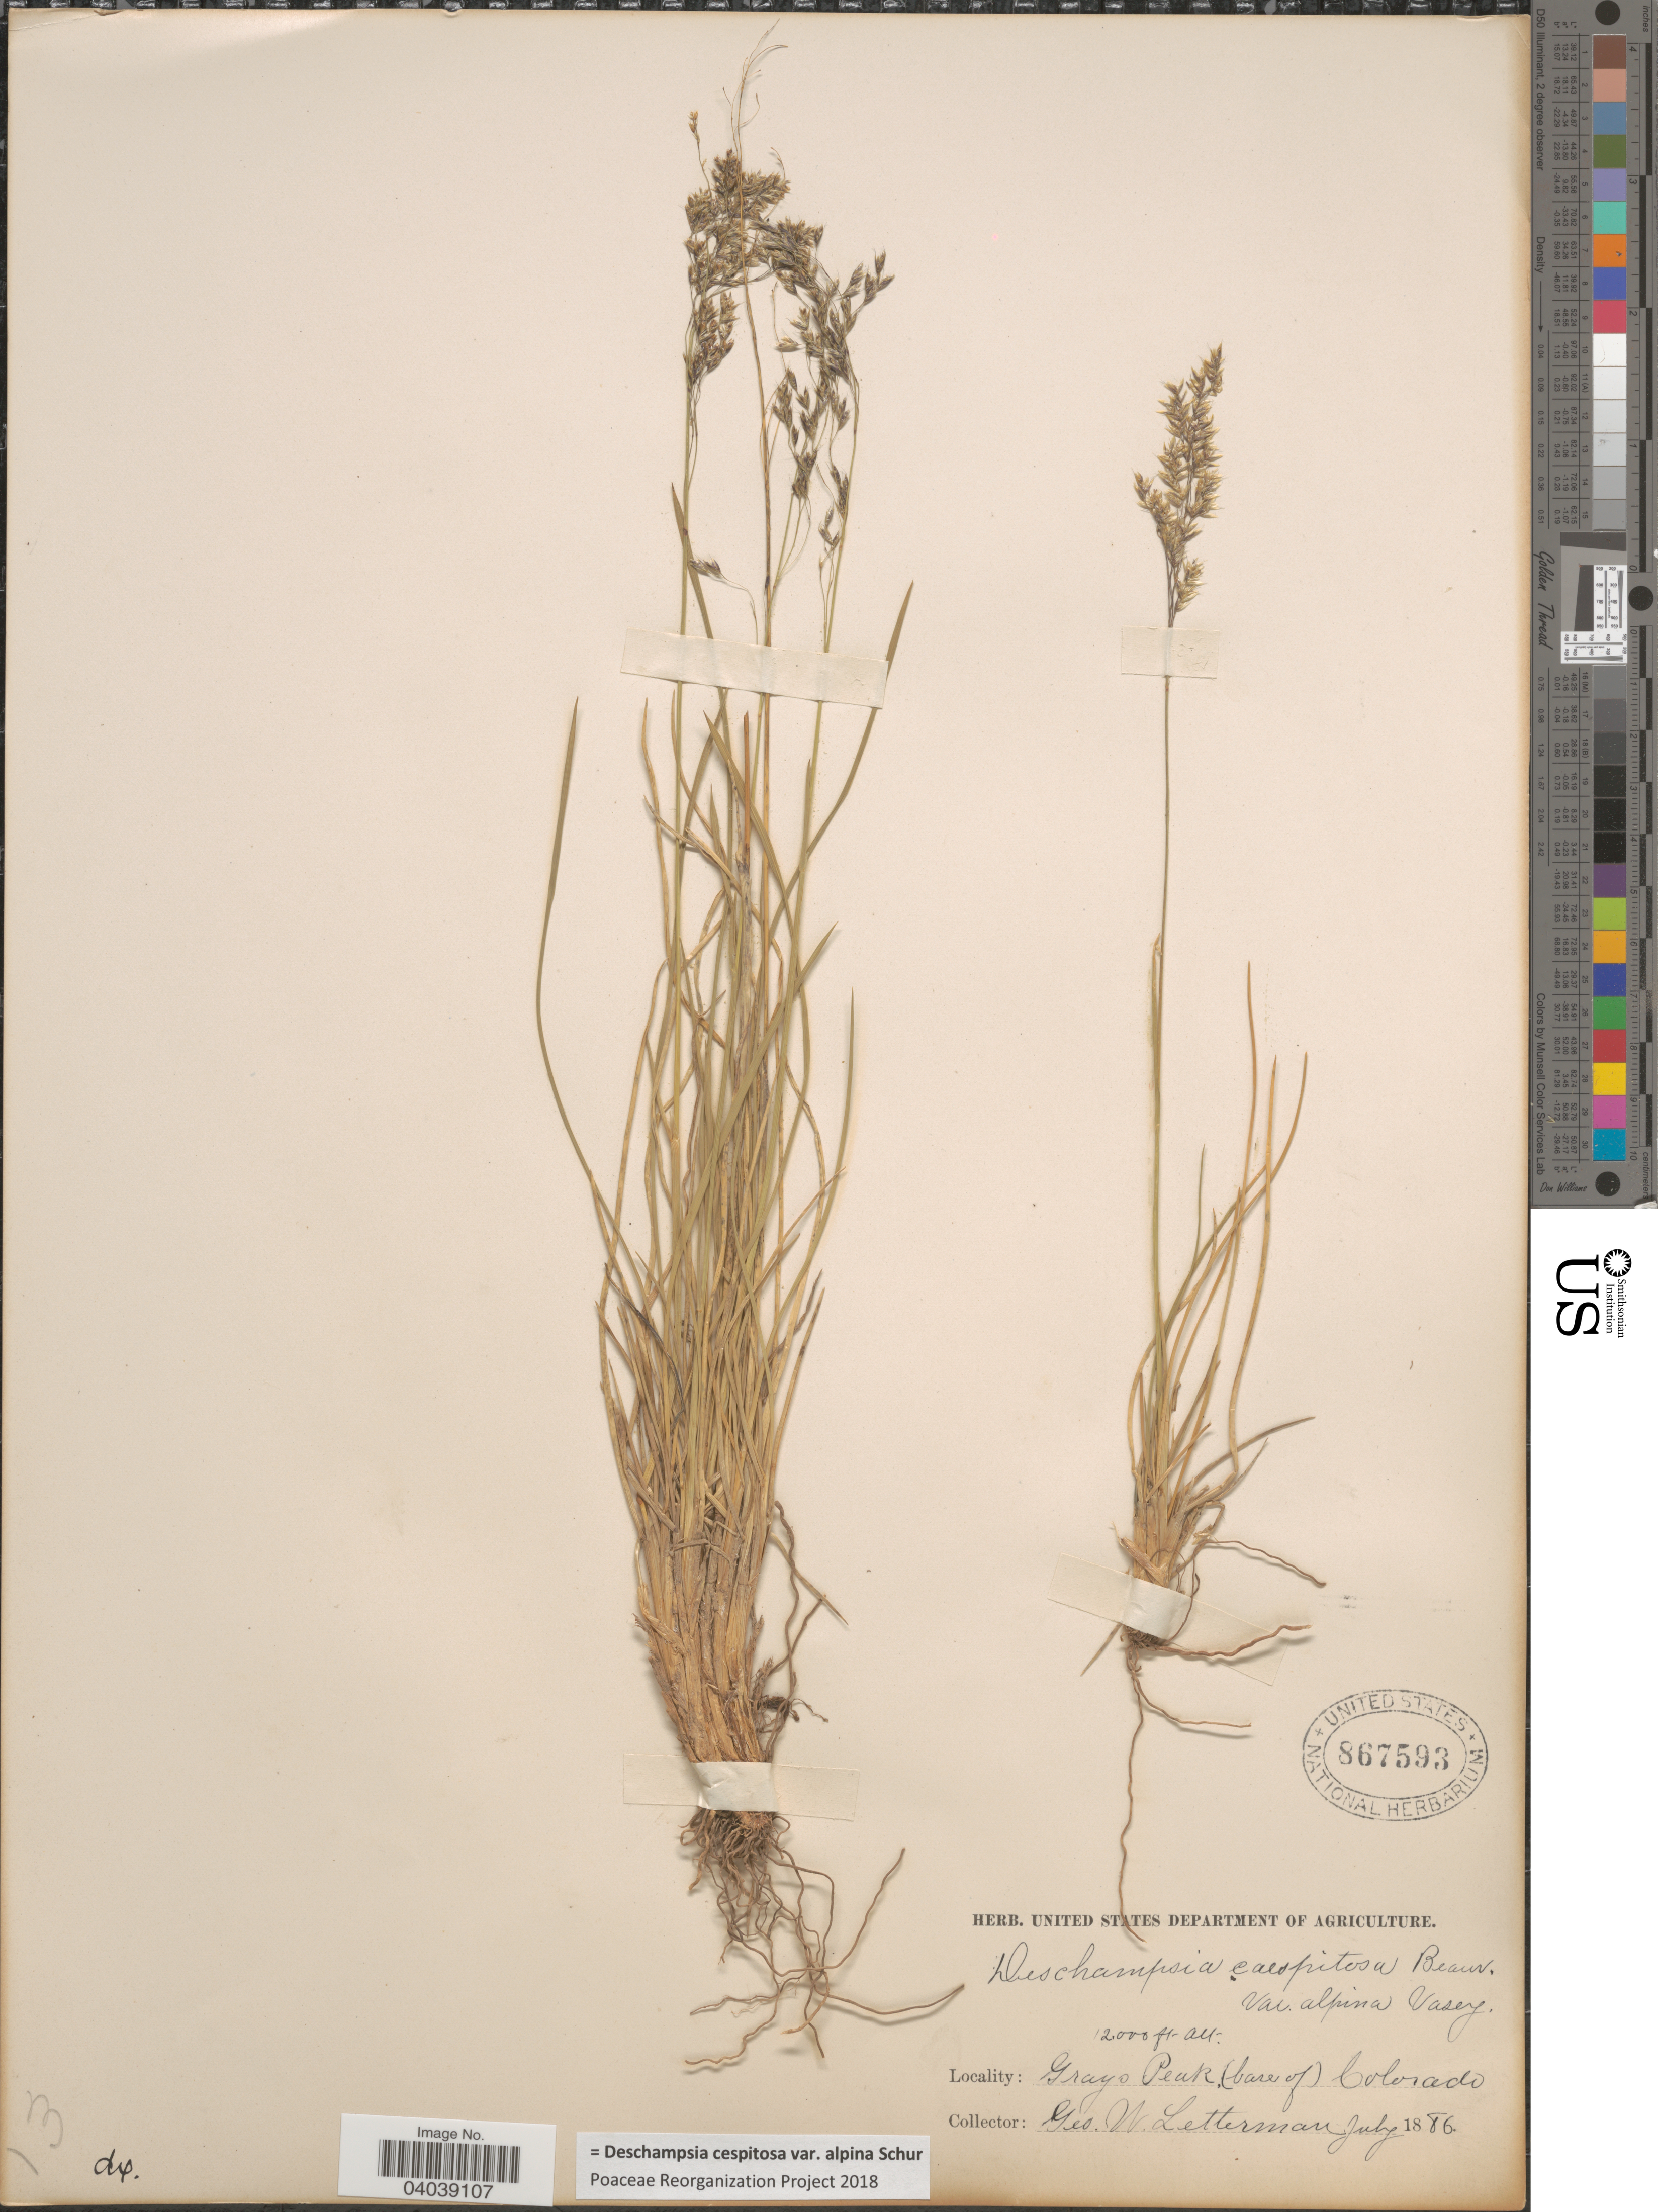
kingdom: Plantae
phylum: Tracheophyta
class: Liliopsida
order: Poales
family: Poaceae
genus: Deschampsia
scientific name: Deschampsia cespitosa var. alpina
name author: Vasey ex W.J. Beal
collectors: G. W. Letterman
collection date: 1886-07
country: United States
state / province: Colorado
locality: Grayo Peak (base of) Colorado.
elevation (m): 3658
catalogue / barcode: US 867593